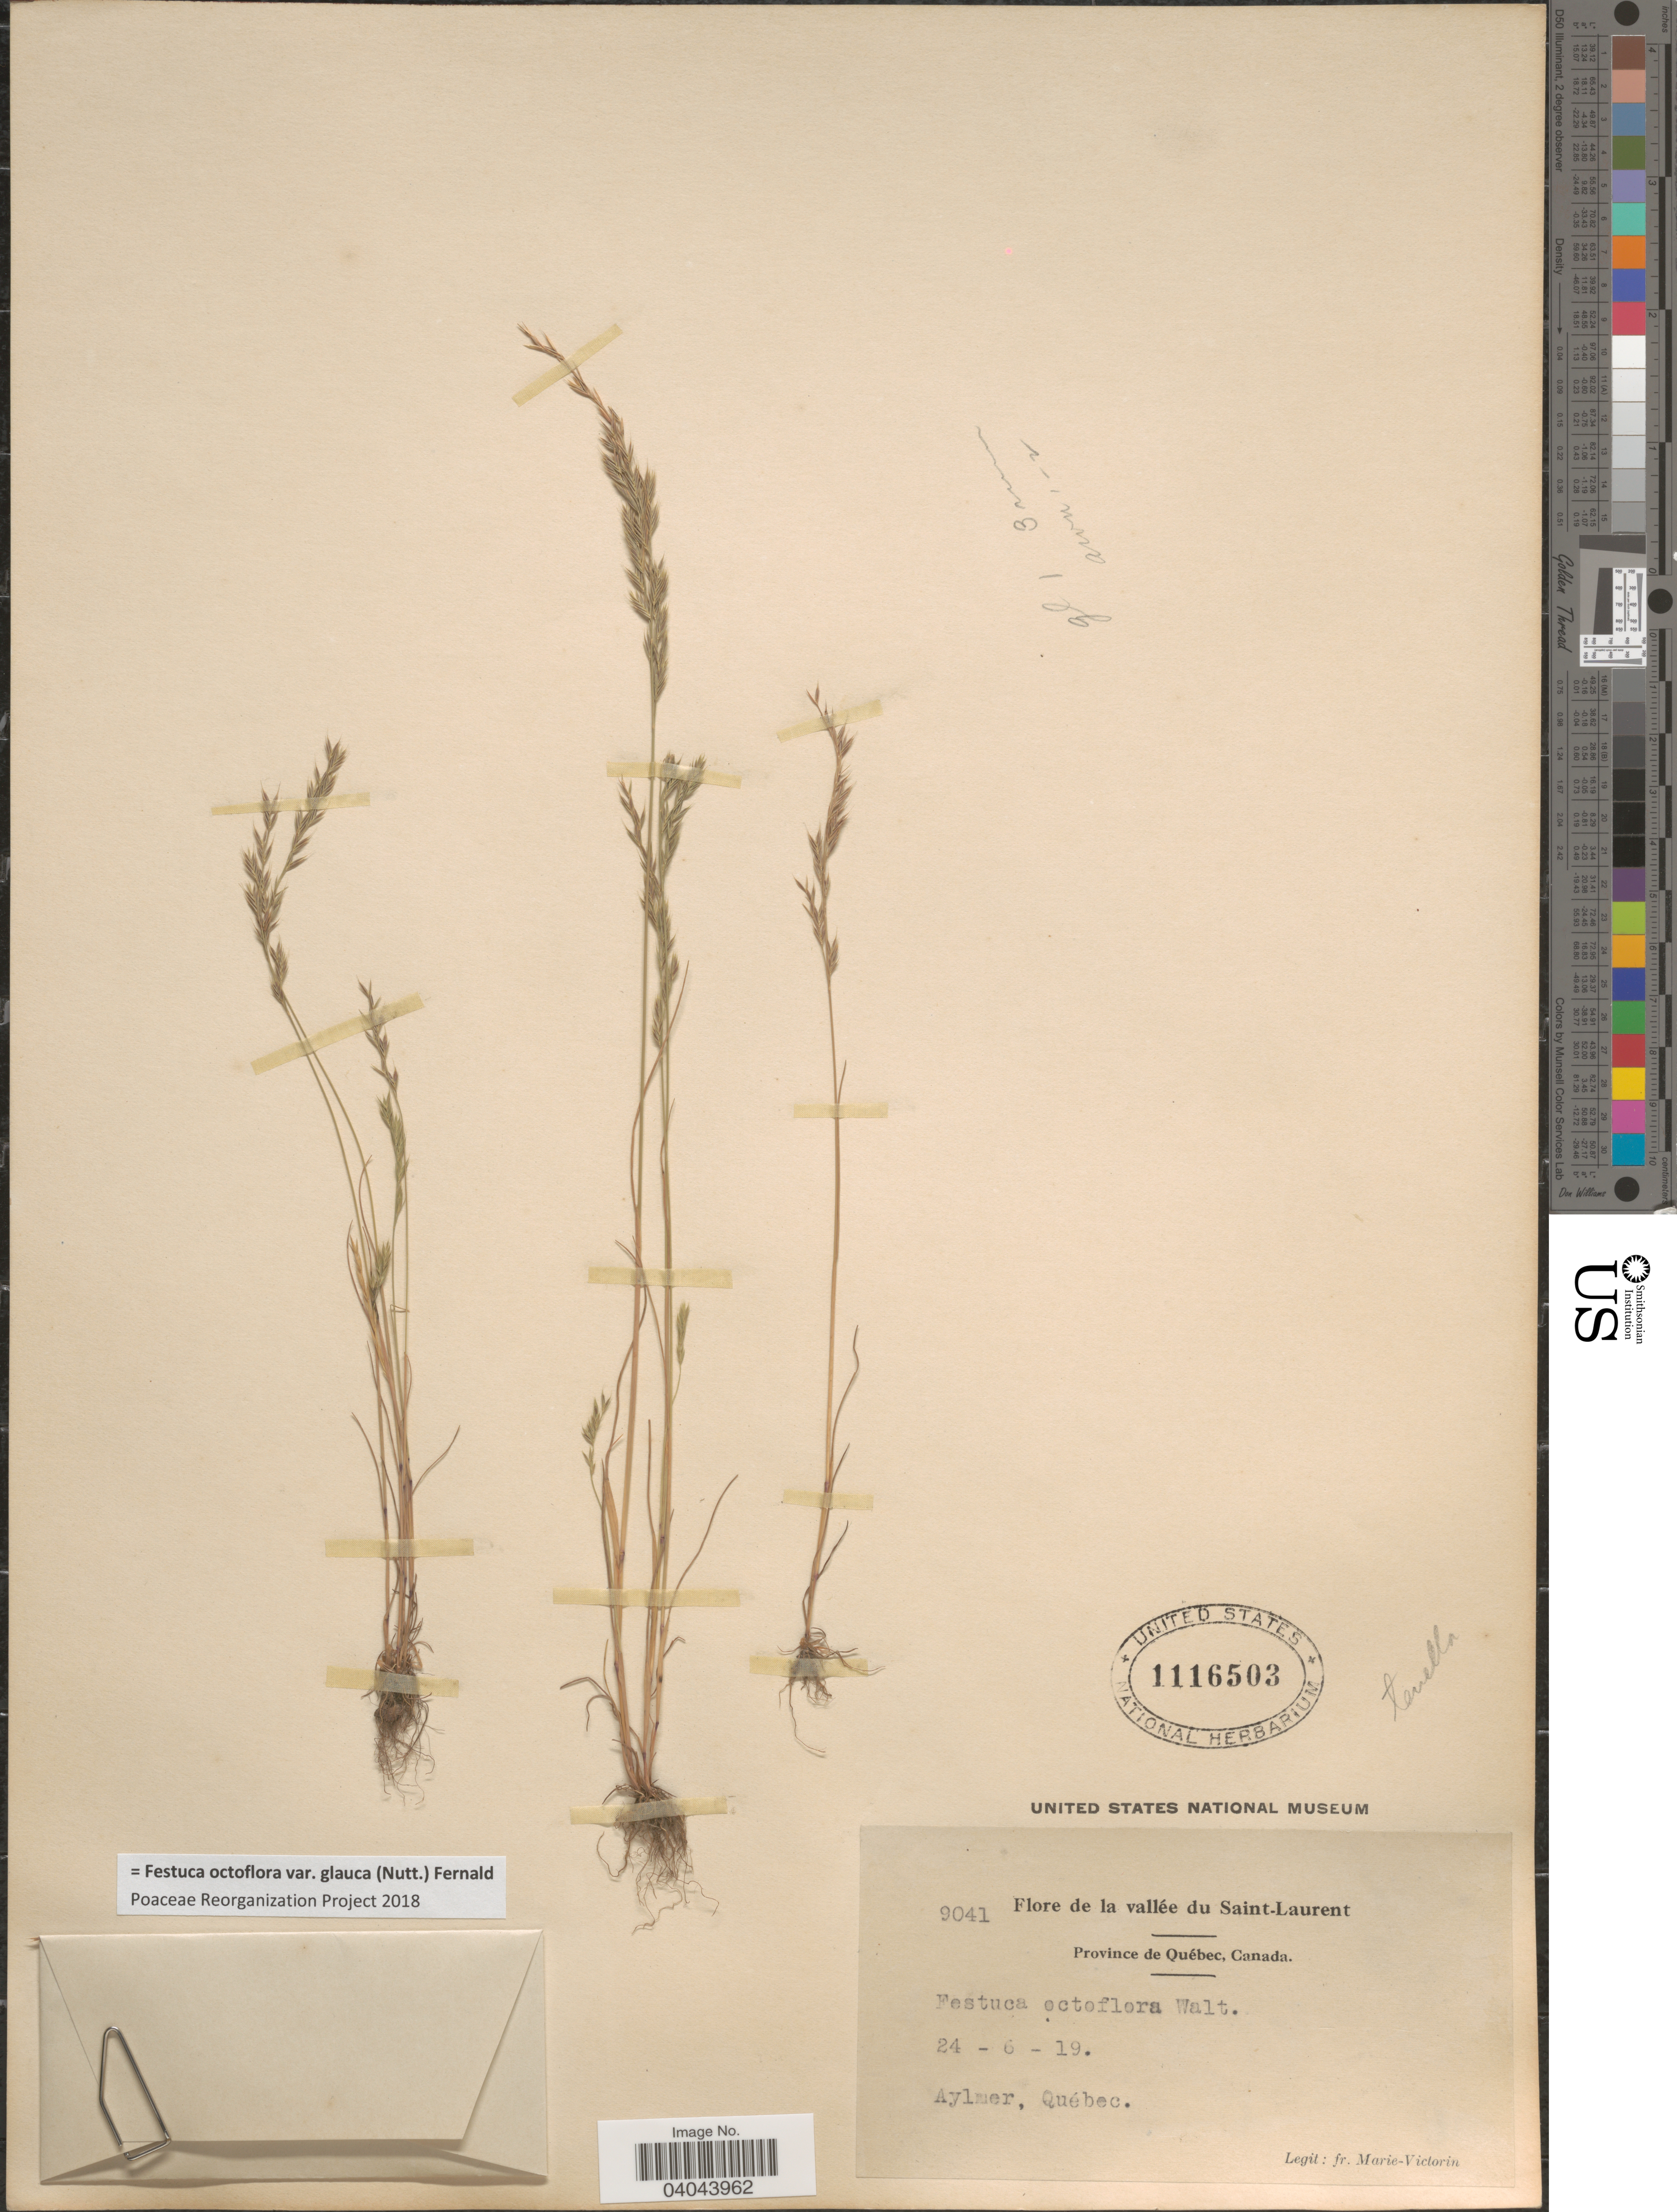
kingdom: Plantae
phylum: Tracheophyta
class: Liliopsida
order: Poales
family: Poaceae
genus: Festuca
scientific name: Festuca octoflora var. glauca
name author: (Nutt.) Fernald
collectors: F. Marie-Victorin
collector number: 9041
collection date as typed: Transcribed d/m/y: 24/6/19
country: Canada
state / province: Quebec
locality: La vallée du Saint-Laurent. Aylmer.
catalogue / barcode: US 1116503